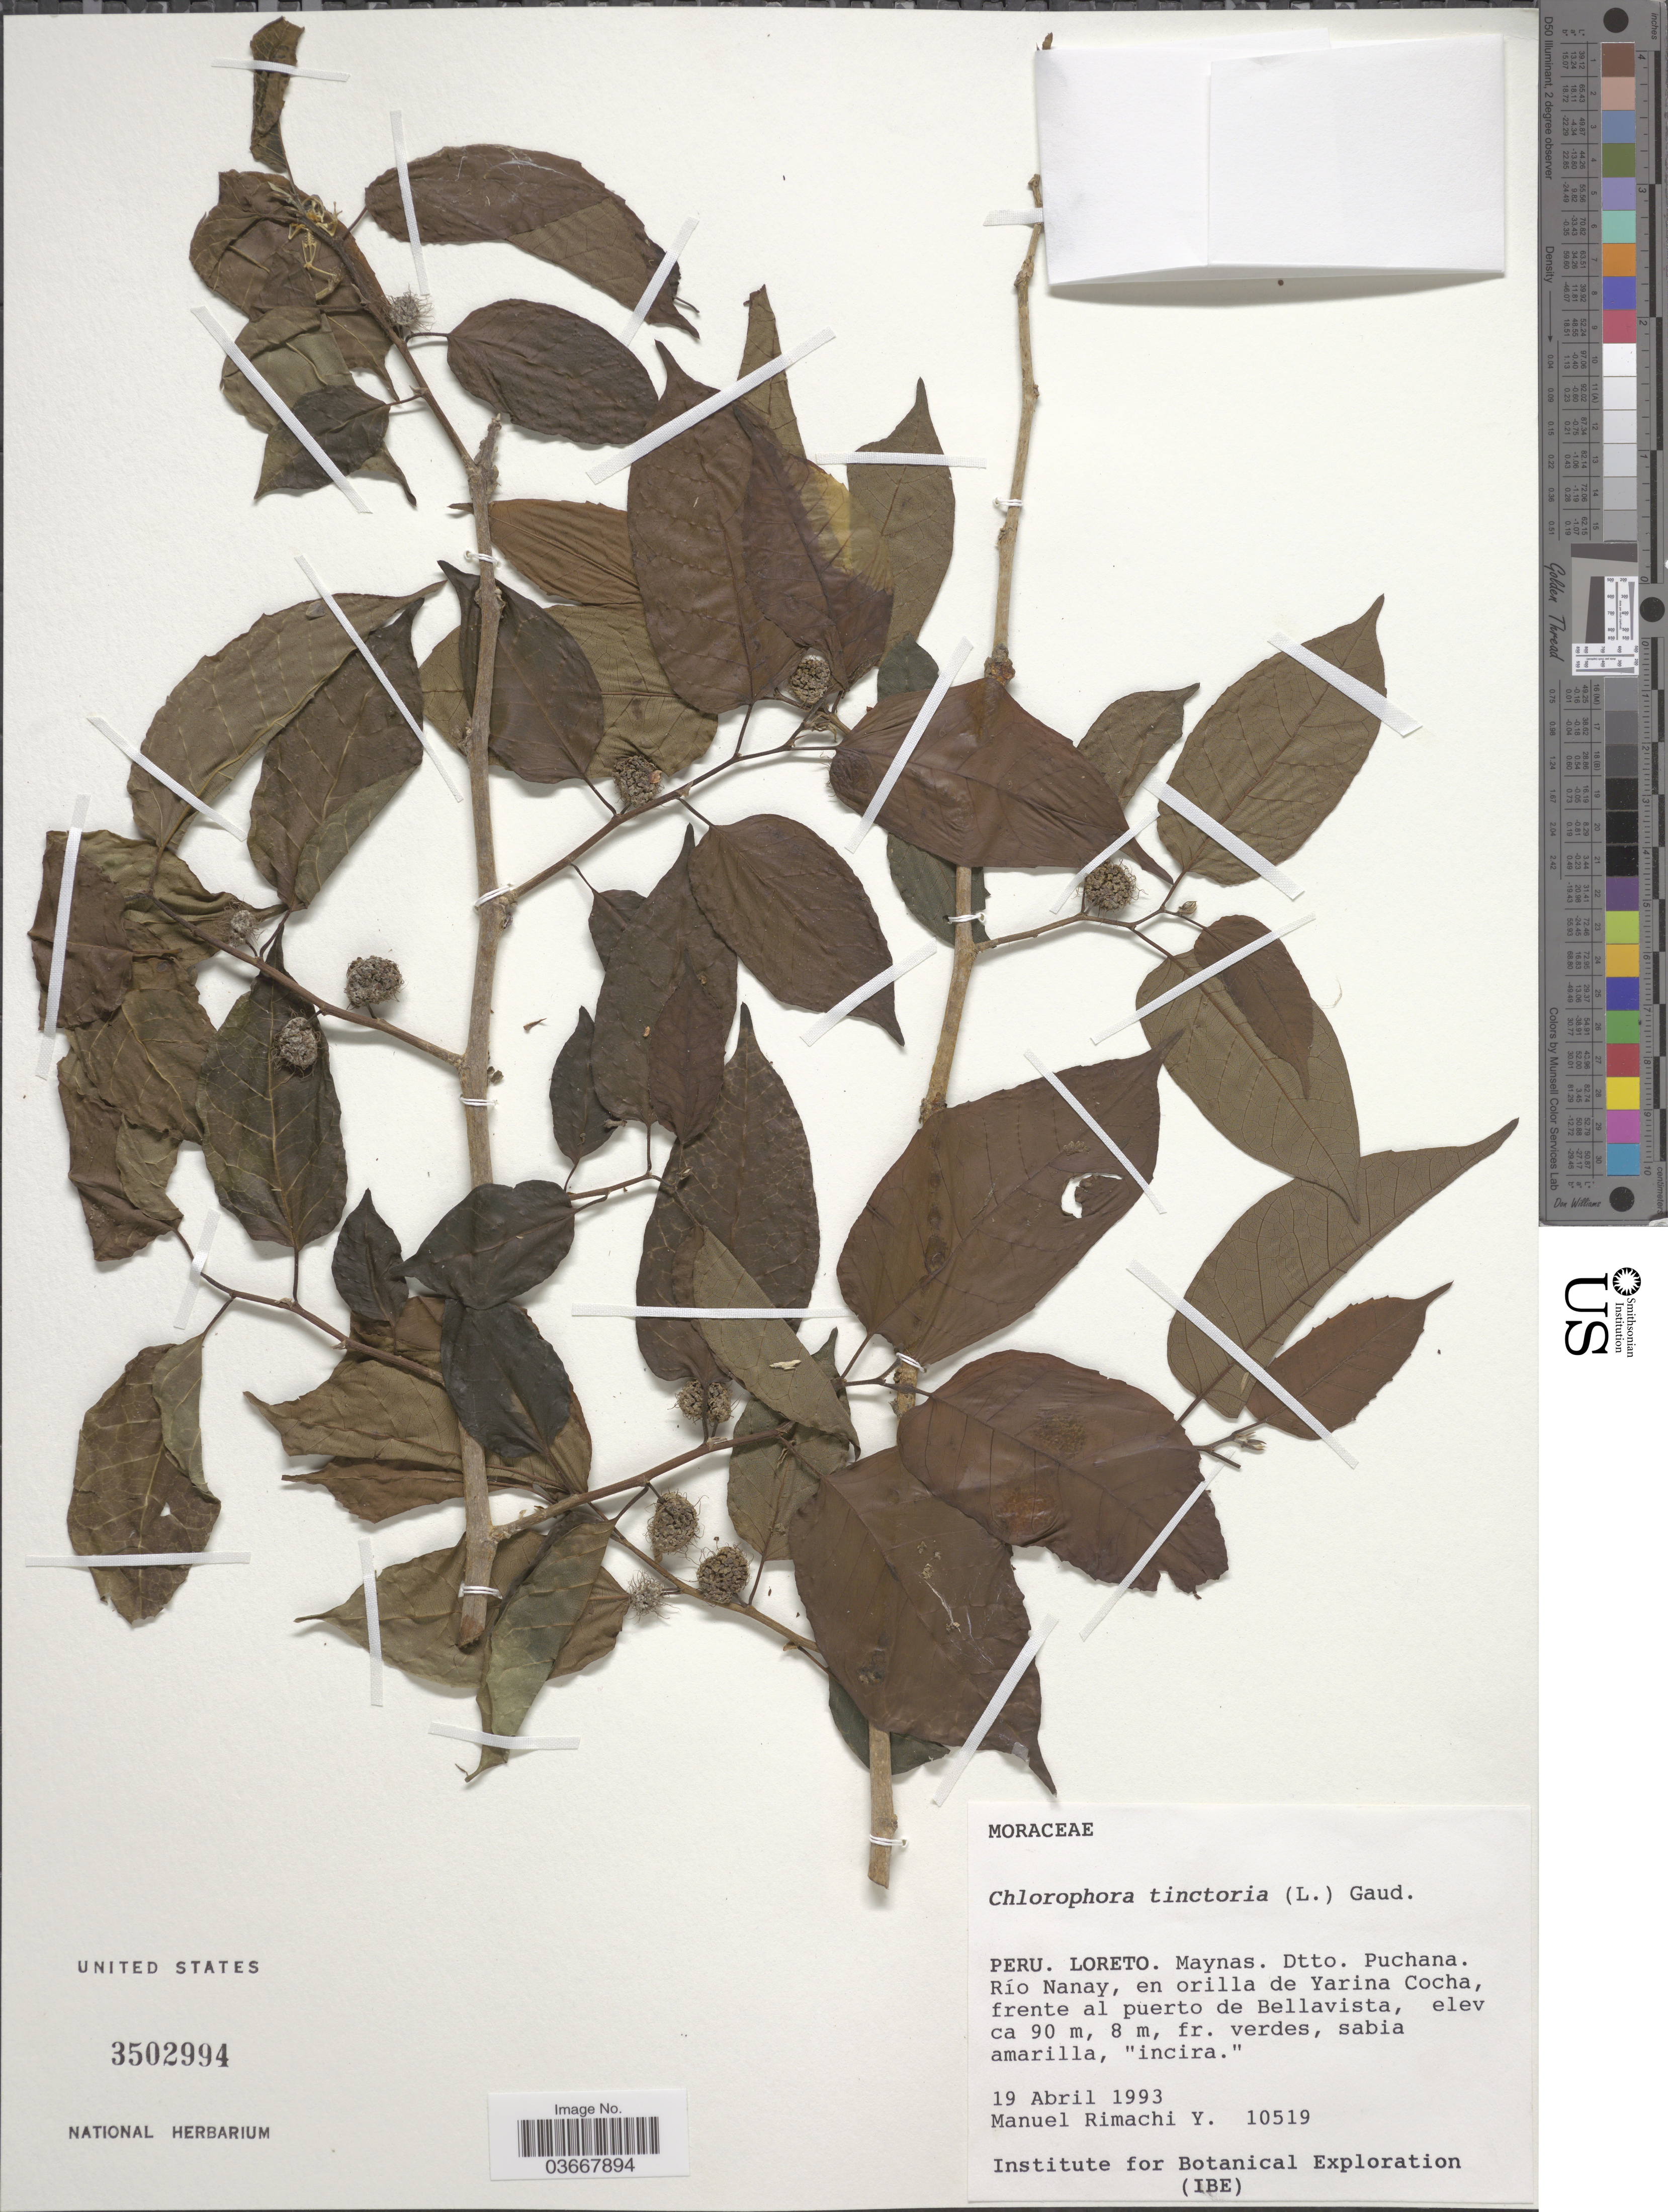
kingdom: Plantae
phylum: Tracheophyta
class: Magnoliopsida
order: Rosales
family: Moraceae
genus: Maclura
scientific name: Maclura tinctoria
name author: (L.) D. Don ex Steud.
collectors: M. Rimachi Y.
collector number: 10519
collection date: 1993-04-19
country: Peru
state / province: Loreto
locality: Maynas. Dtto. Puchana. Río Nanay, en orilla de Yarina Cocha, frente al puerto de Bellavista.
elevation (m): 90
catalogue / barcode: US 3502994